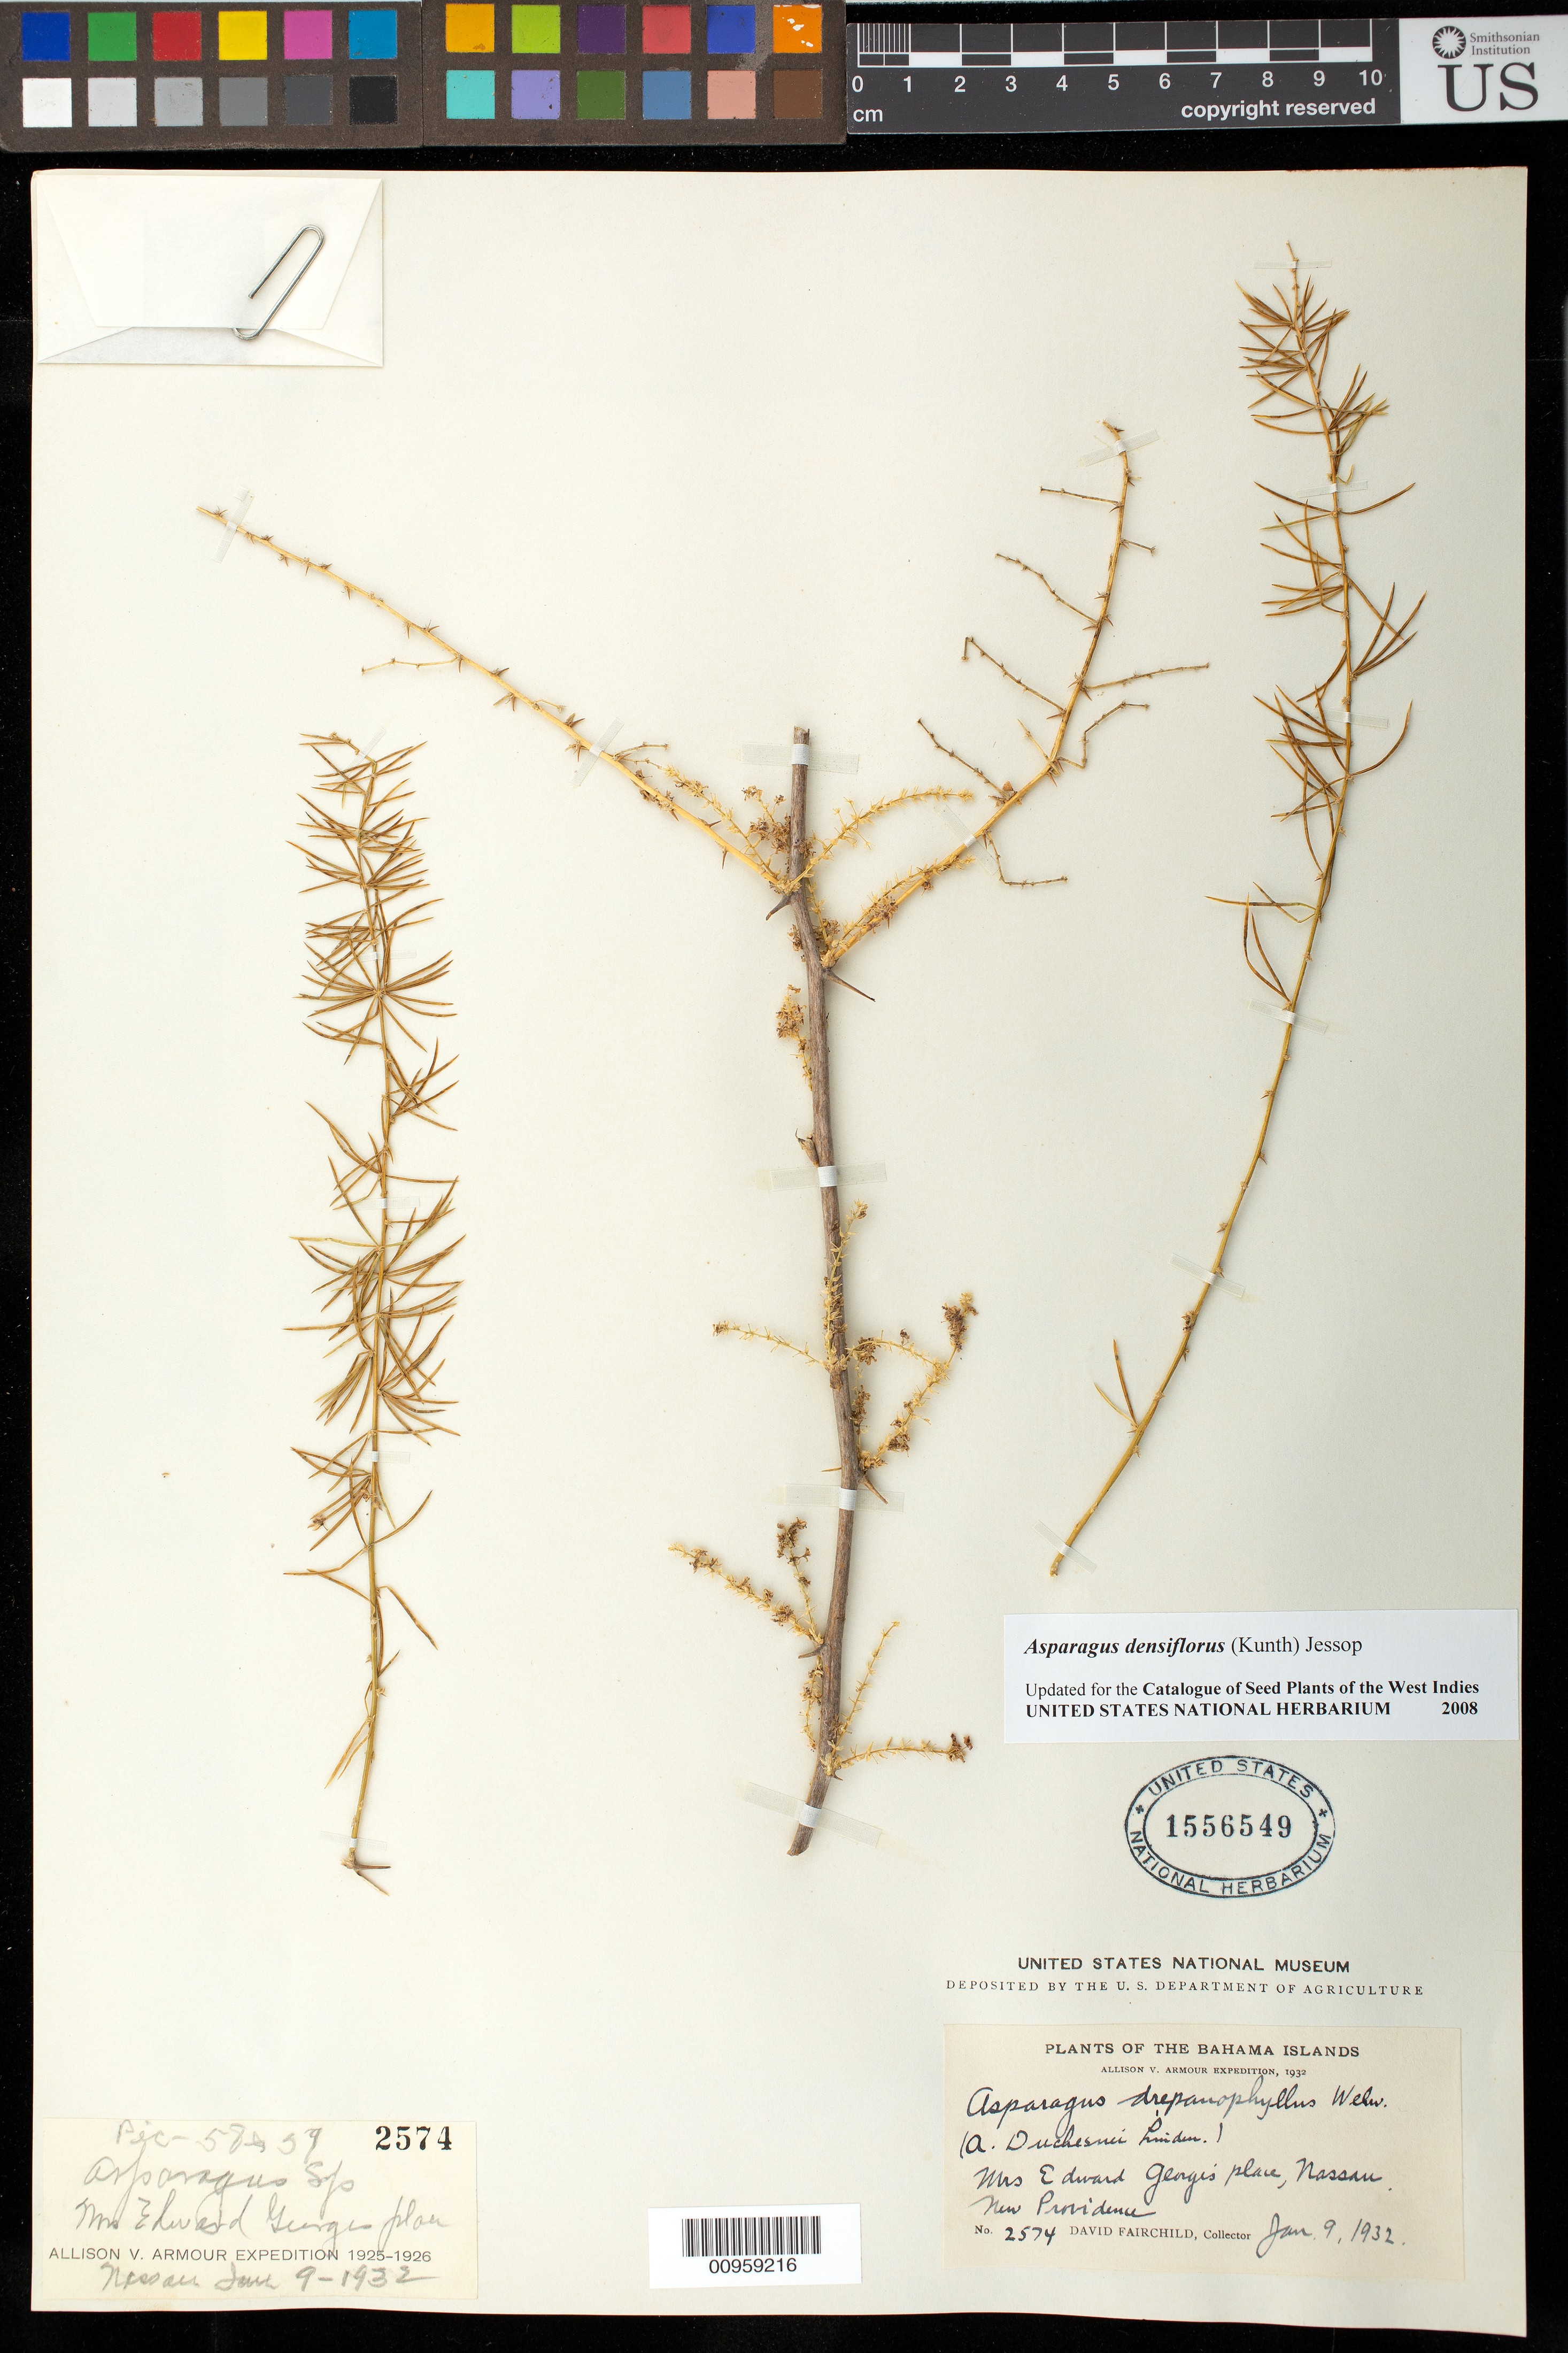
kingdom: Plantae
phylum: Tracheophyta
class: Liliopsida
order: Asparagales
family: Asparagaceae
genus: Asparagus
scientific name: Asparagus densiflorus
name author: (Kunth) Jessop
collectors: D. Fairchild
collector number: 2574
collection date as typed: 09 Jan 1932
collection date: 1932-01-09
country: Bahamas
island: New Providence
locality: Mrs. Edward George's place, Nassau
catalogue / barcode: US 1556549